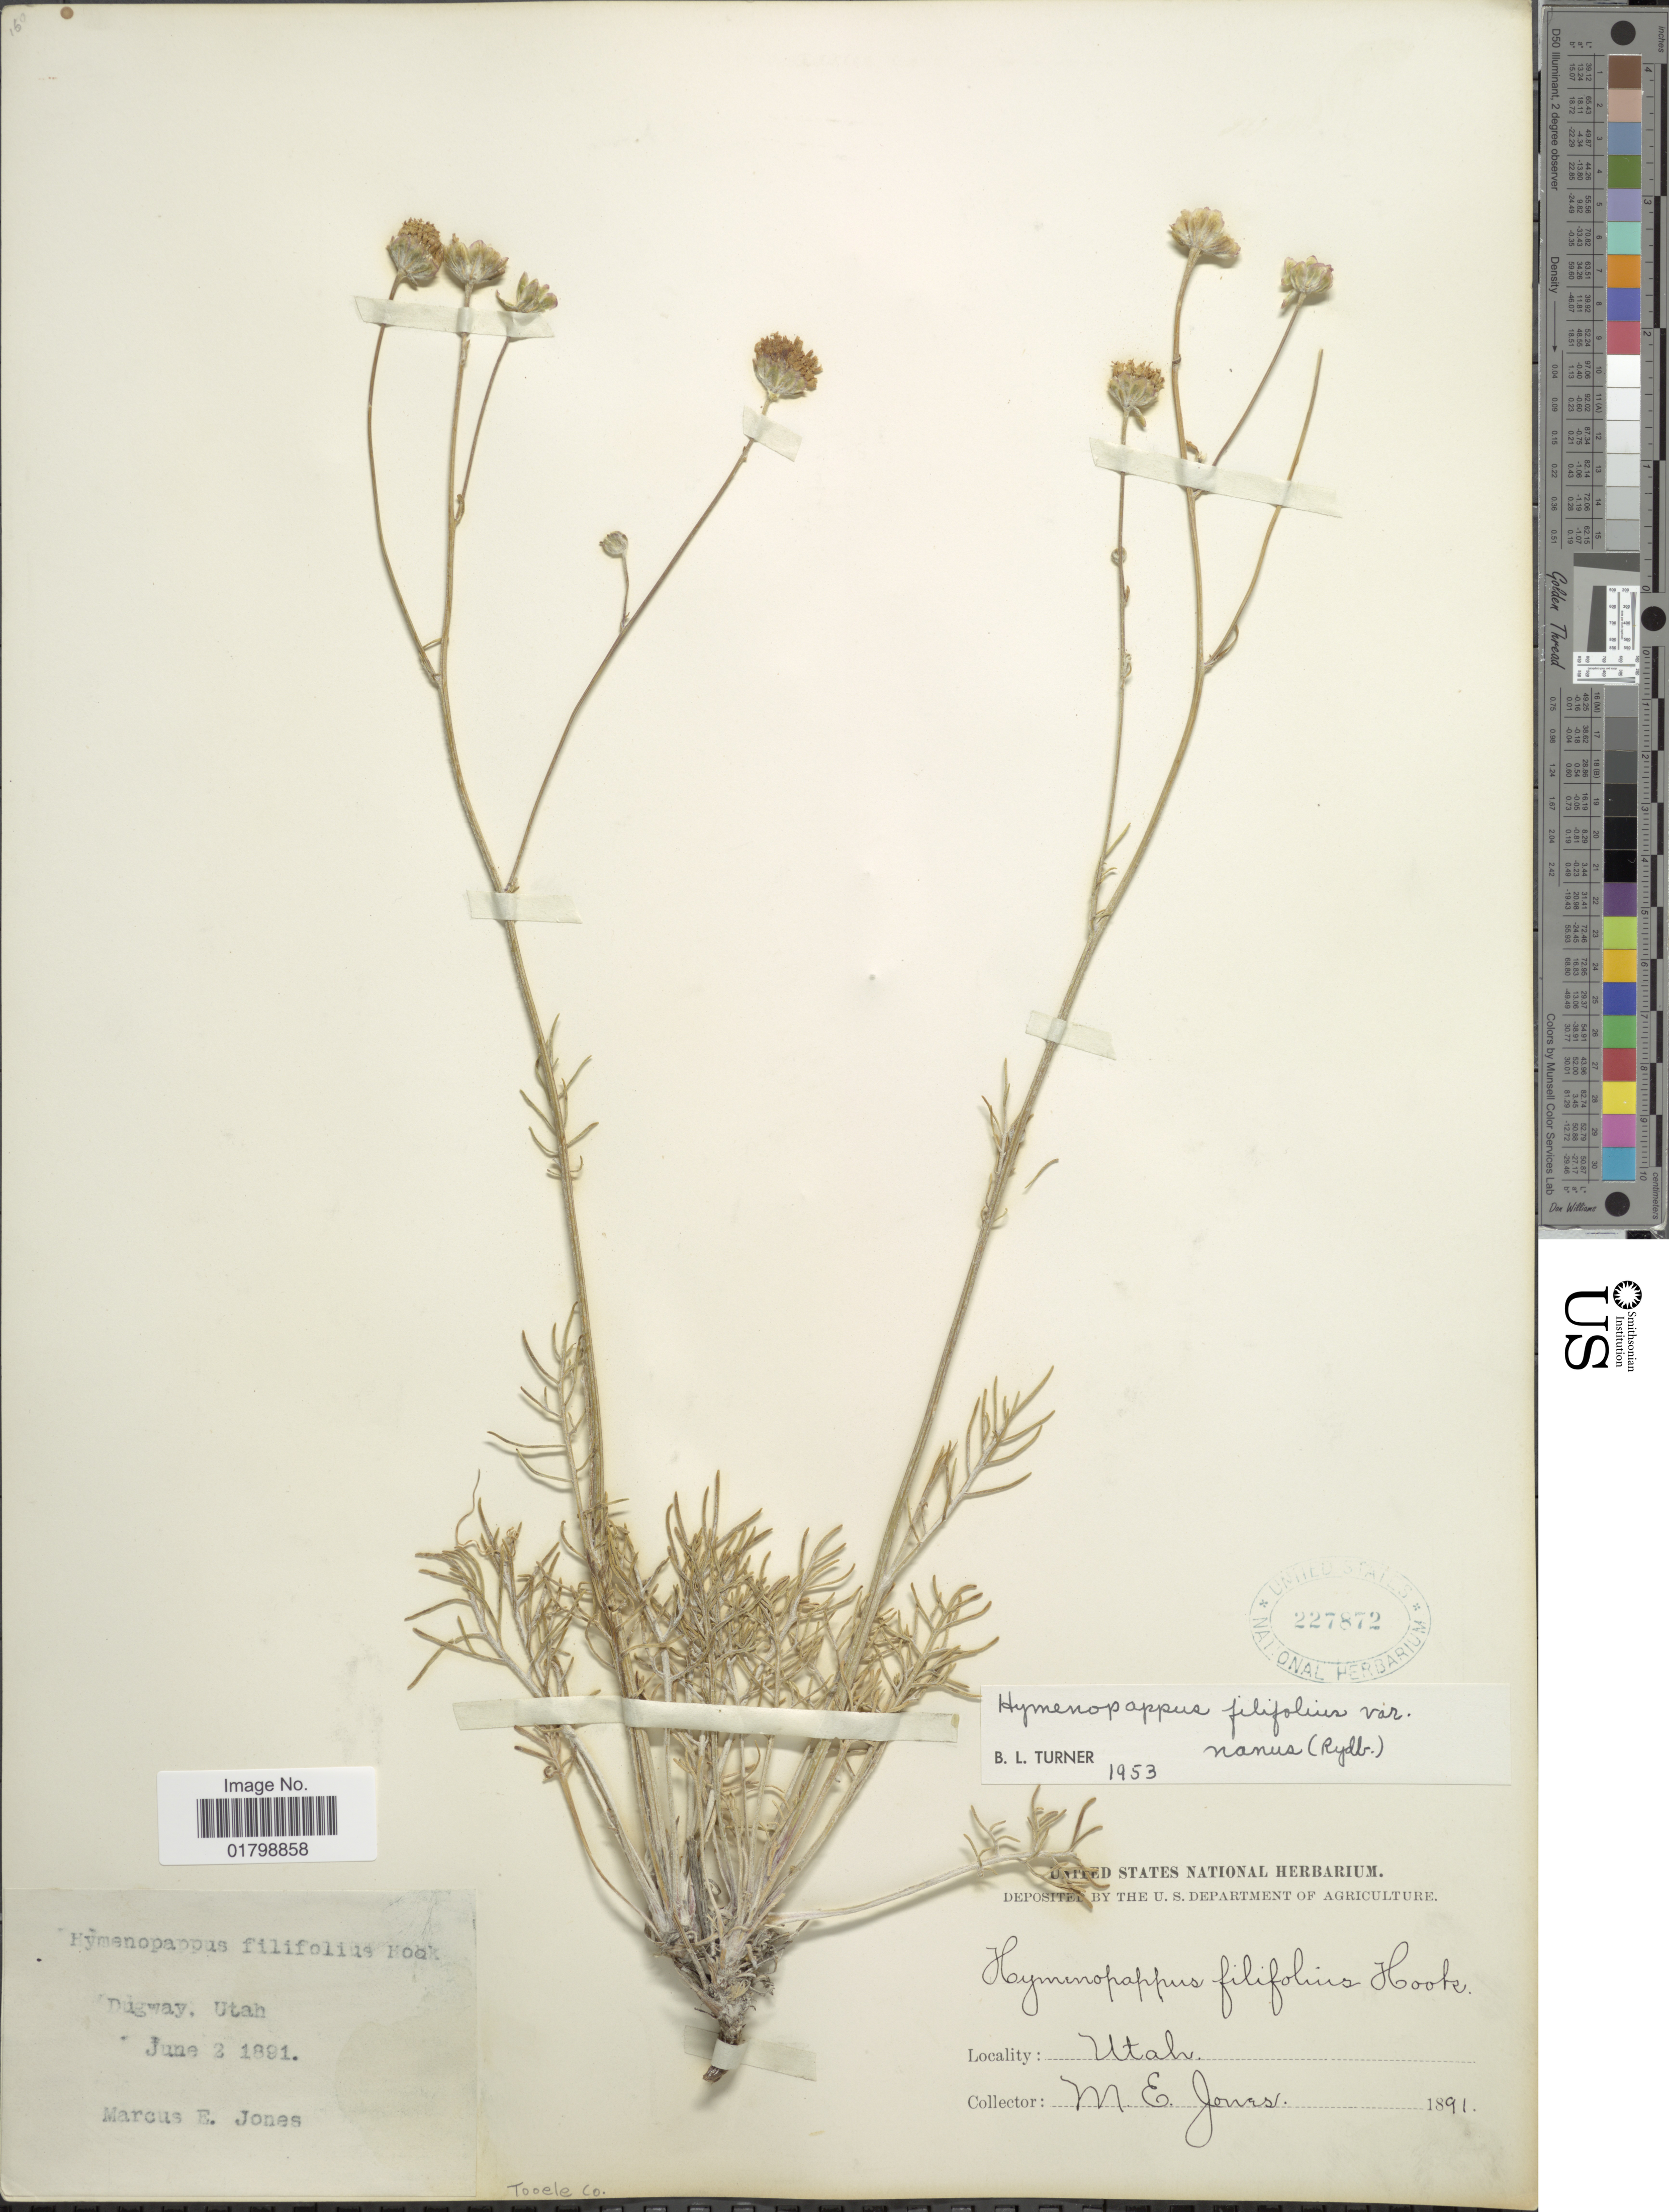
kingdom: Plantae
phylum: Tracheophyta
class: Magnoliopsida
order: Asterales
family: Asteraceae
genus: Hymenopappus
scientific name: Hymenopappus filifolius var. nanus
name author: (Ryd.) B.L. Turner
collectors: M. E. Jones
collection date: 1891-06-03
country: United States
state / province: Utah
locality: Digway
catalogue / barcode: US 227872